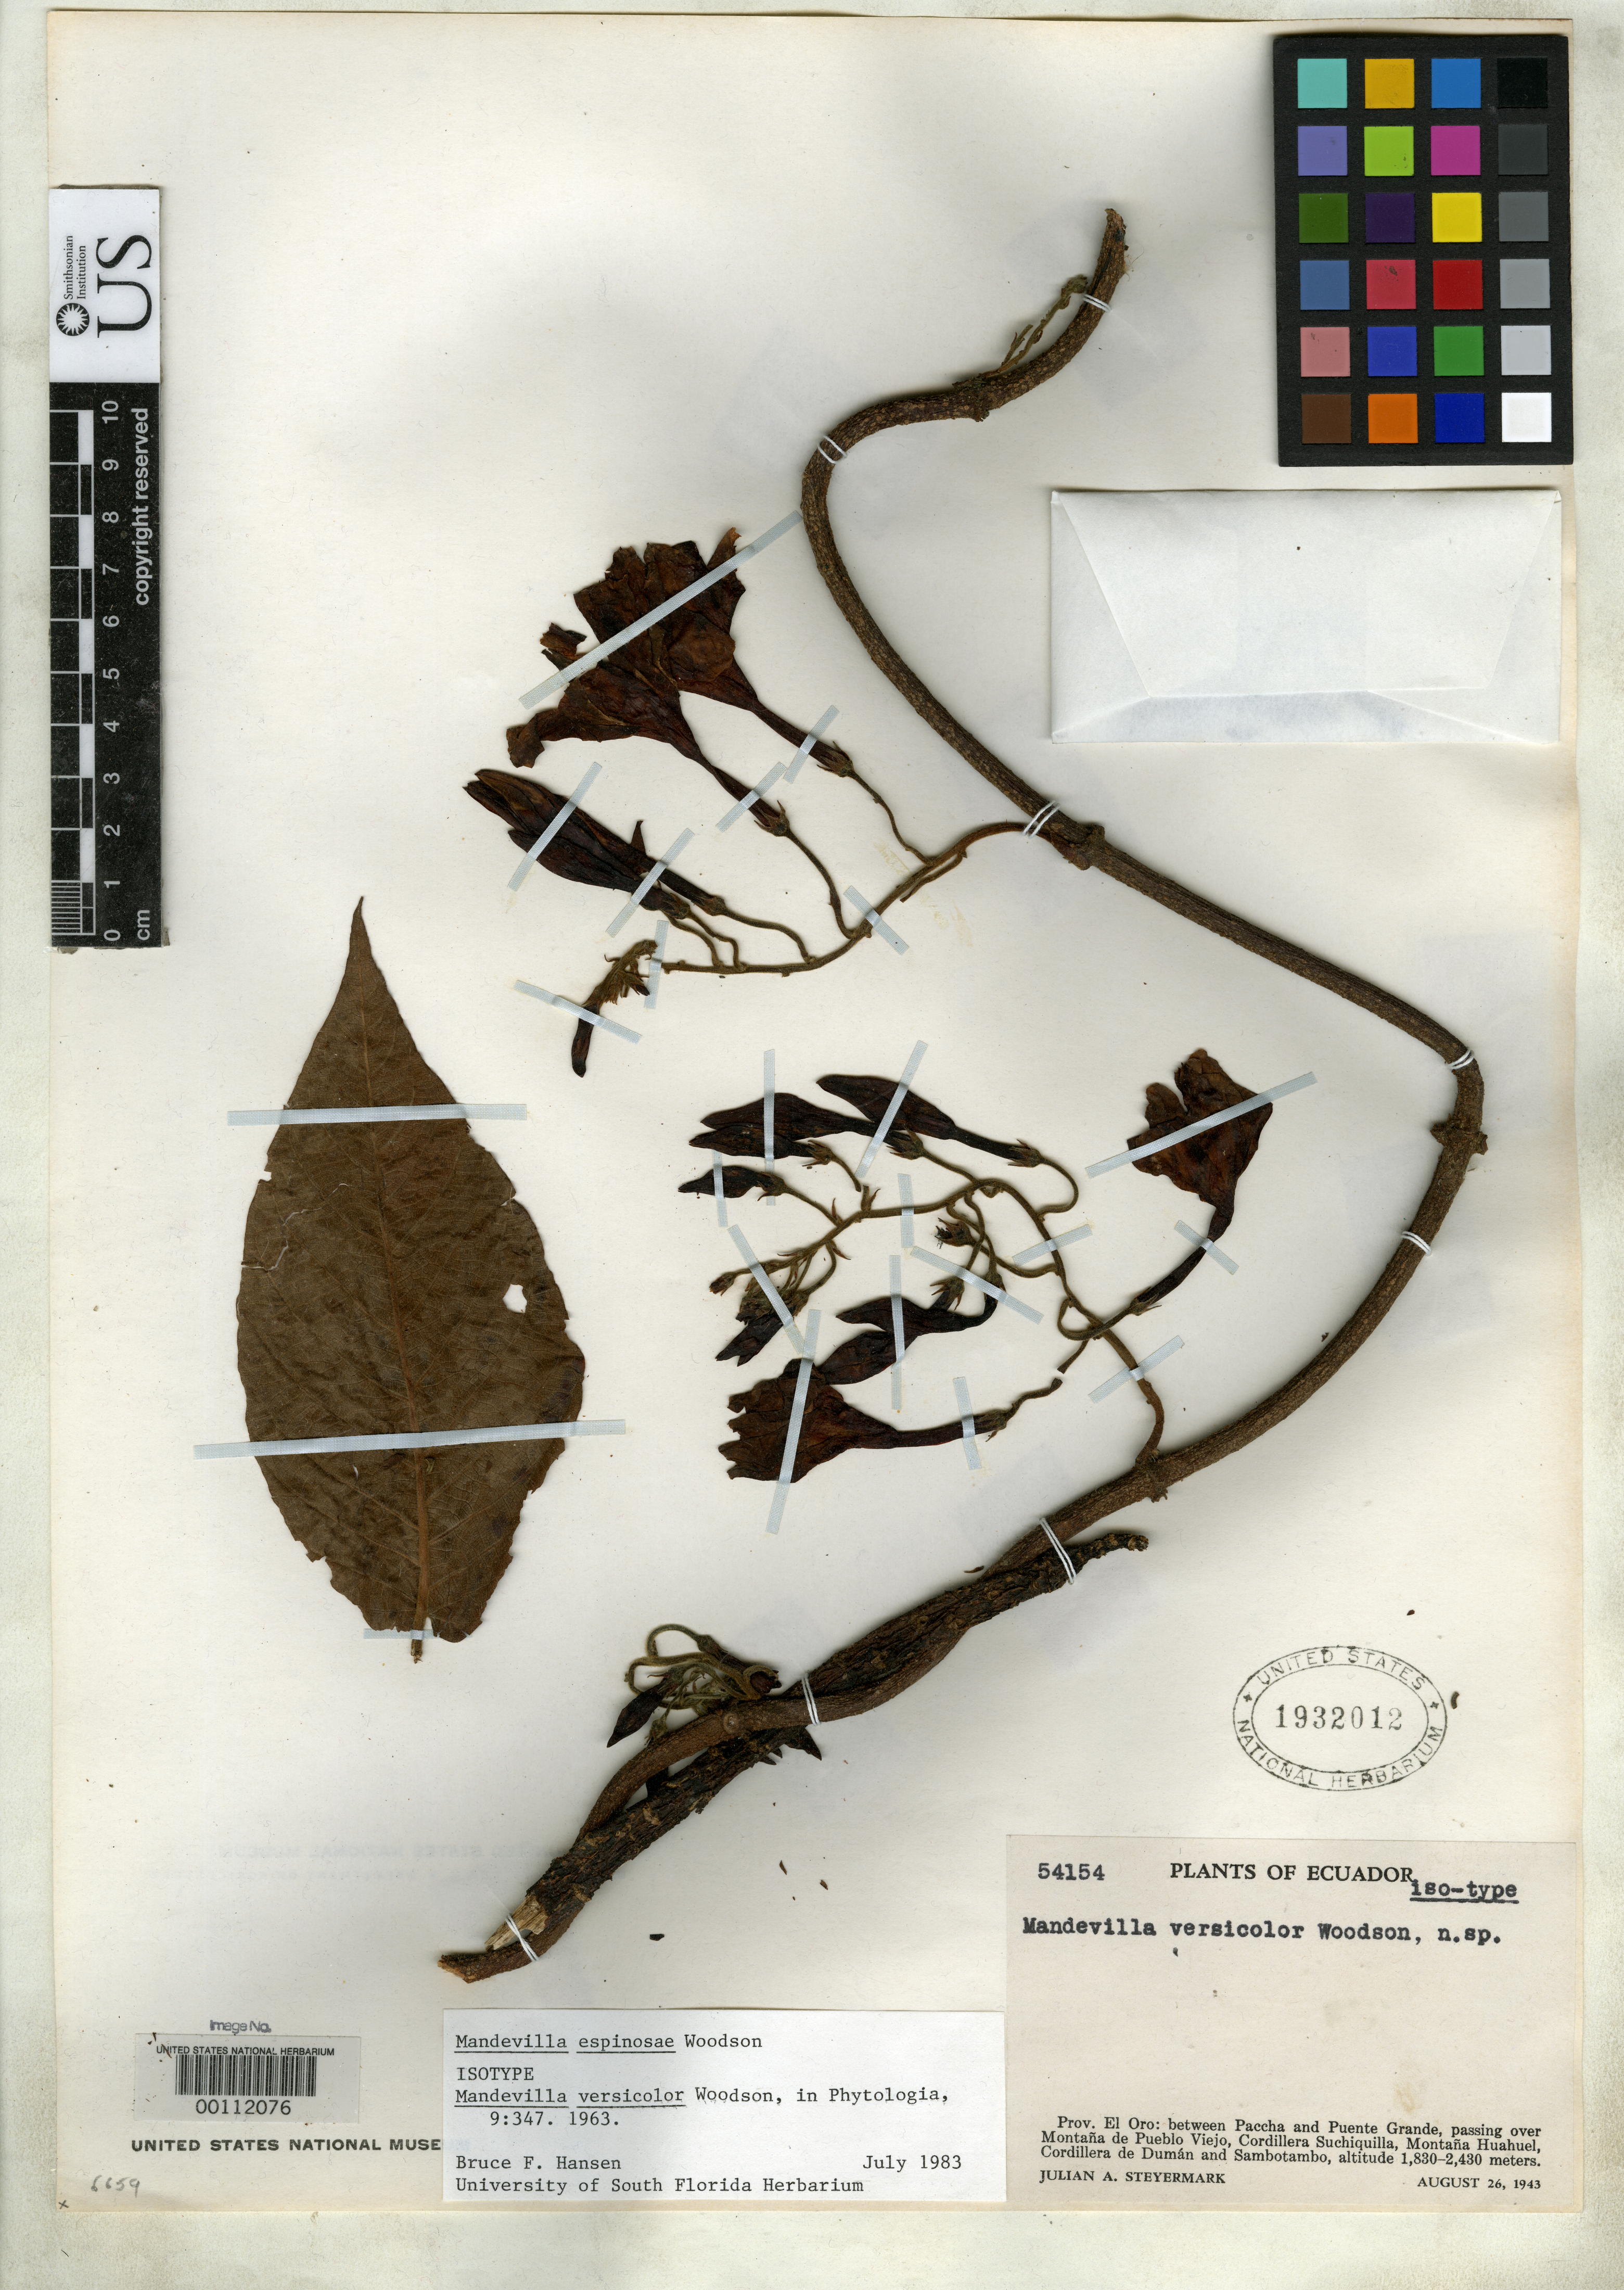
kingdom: Plantae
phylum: Tracheophyta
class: Magnoliopsida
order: Gentianales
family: Apocynaceae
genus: Mandevilla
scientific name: Mandevilla versicolor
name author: Woodson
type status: Isotype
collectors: J. Steyermark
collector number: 54154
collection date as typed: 26 Aug 1943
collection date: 1943-08-26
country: Ecuador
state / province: El Oro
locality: Between Paccha and Puente Grande.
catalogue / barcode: US 1932012